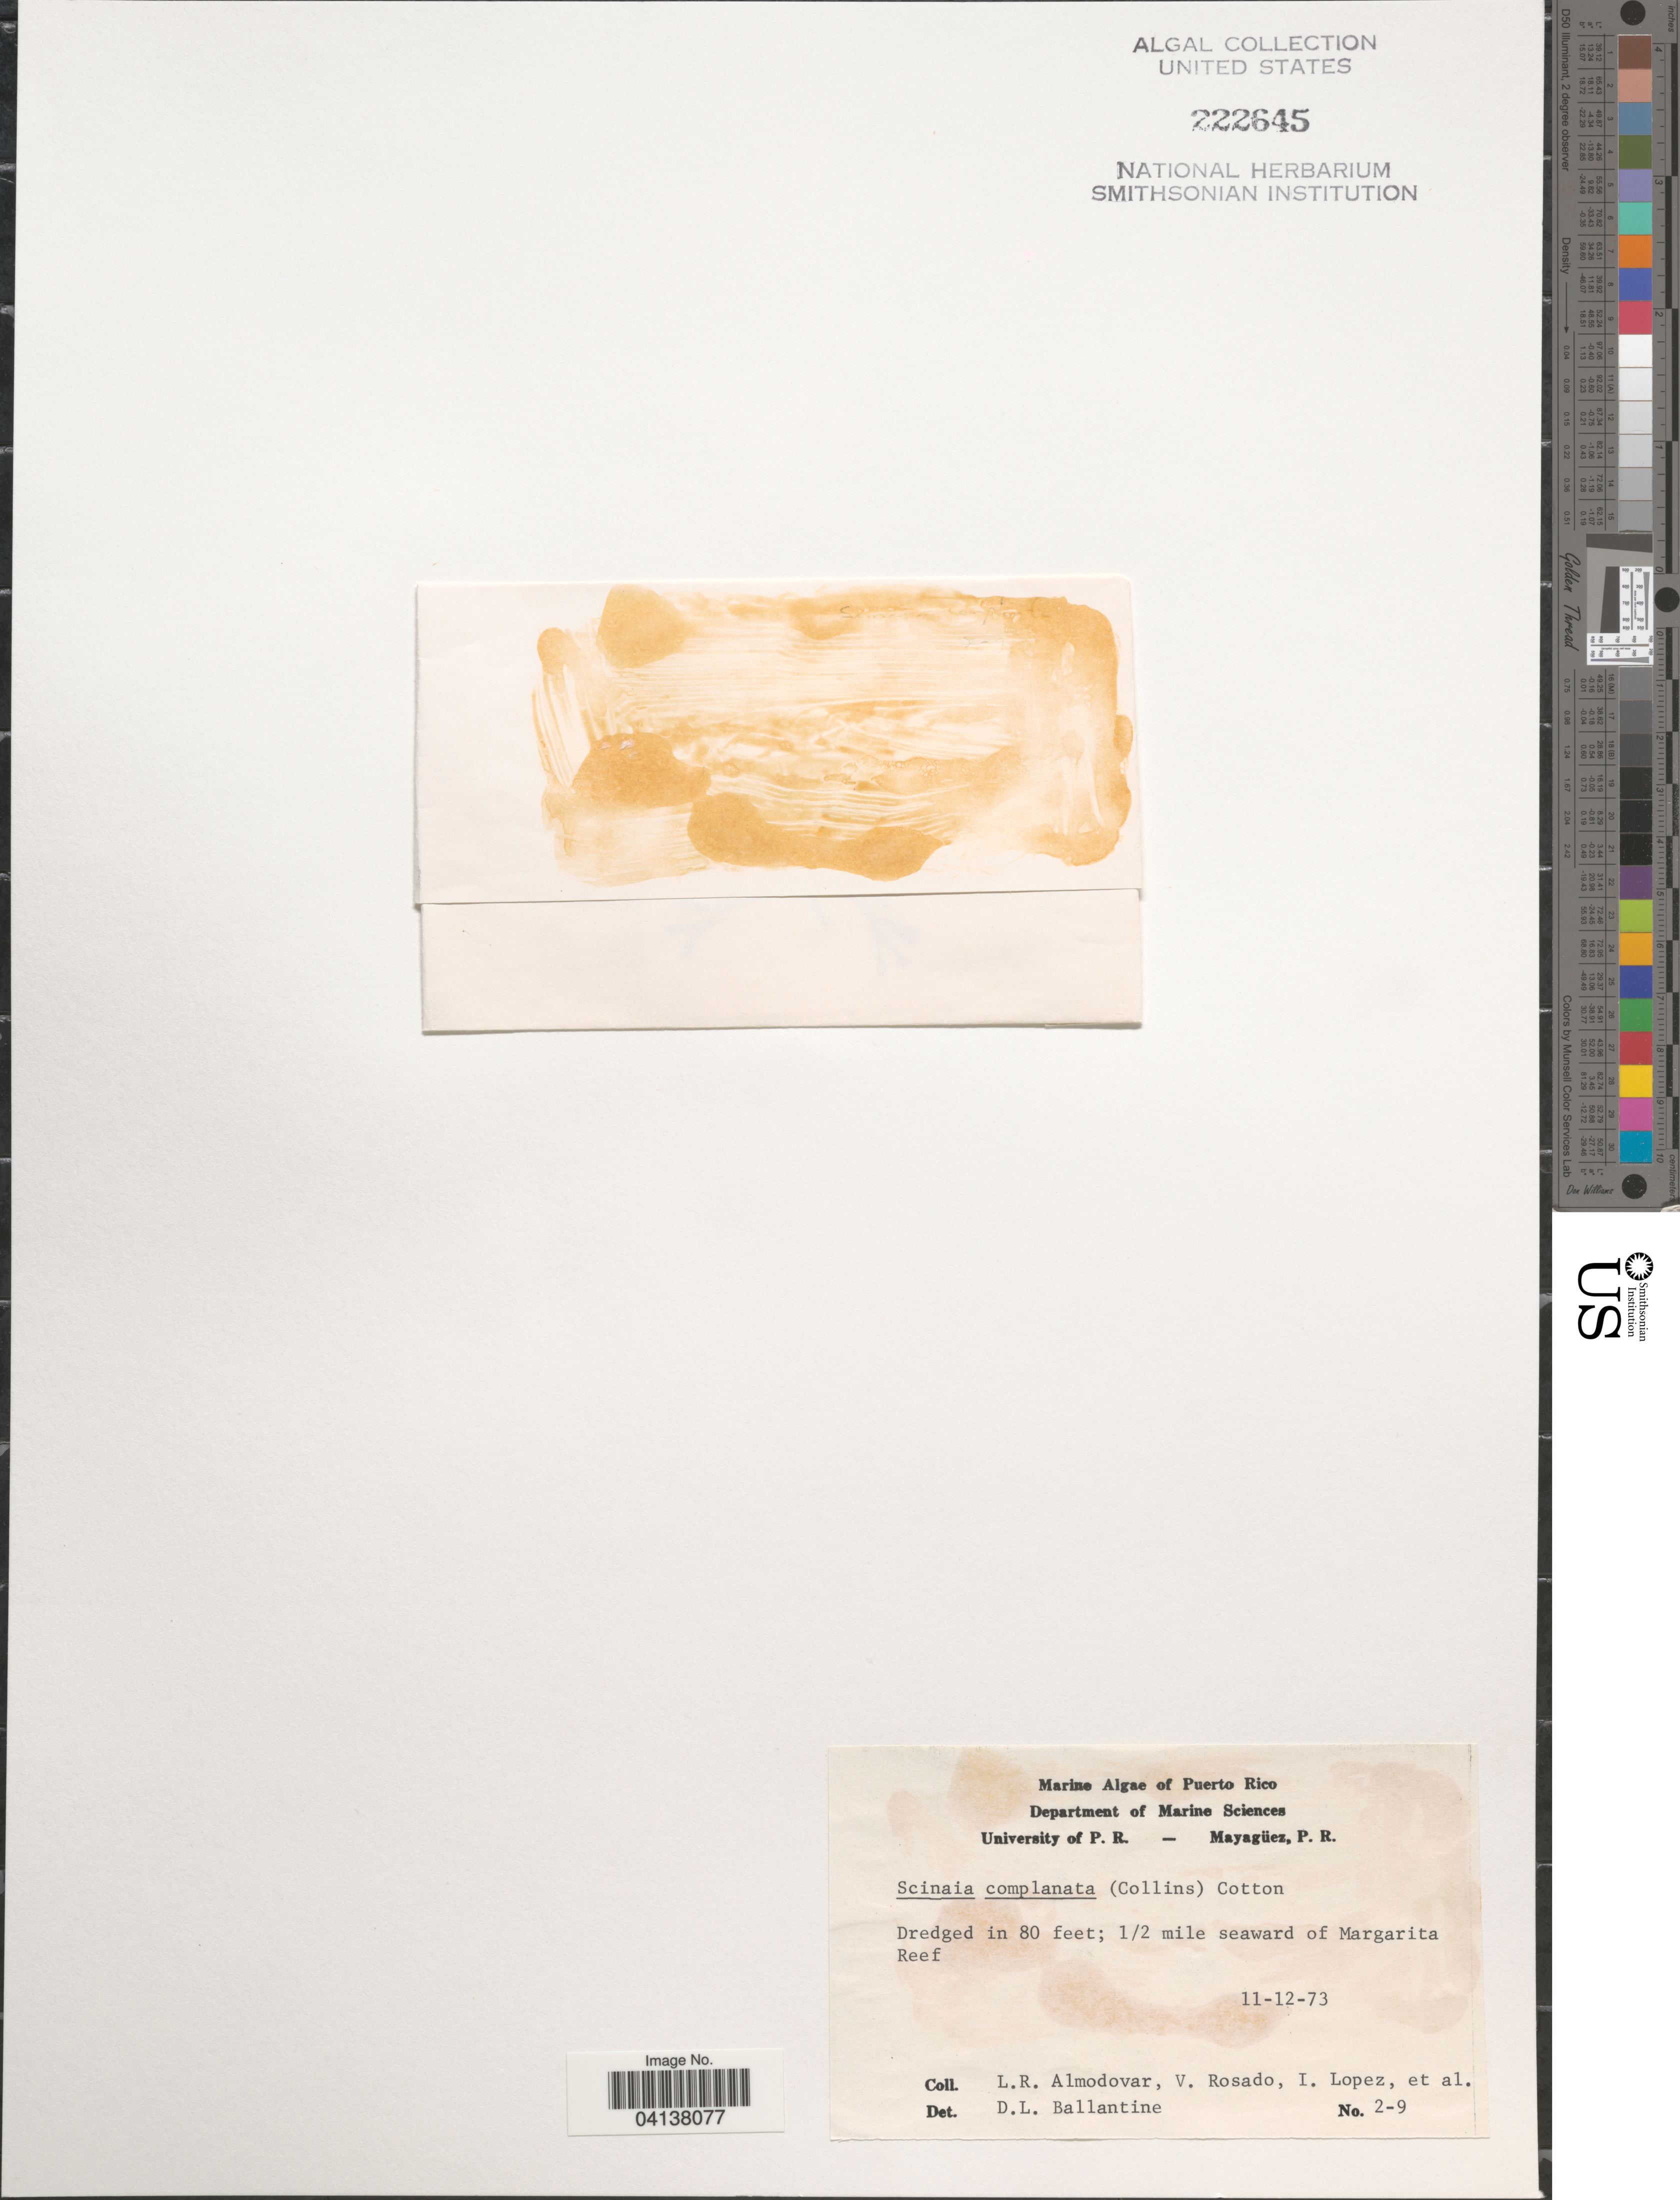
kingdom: Plantae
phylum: Rhodophyta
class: Florideophyceae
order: Nemaliales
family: Scinaiaceae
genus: Scinaia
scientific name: Scinaia complanata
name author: (Collins in Collins et al.) Cotton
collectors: L. Almodovar, V. Rosado, I. Lopez & et al.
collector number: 2-9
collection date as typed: Transcribed d/m/y: 11/12/73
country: Puerto Rico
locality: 1/2 mile seaward of Margarita Reef.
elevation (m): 24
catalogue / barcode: US 222645